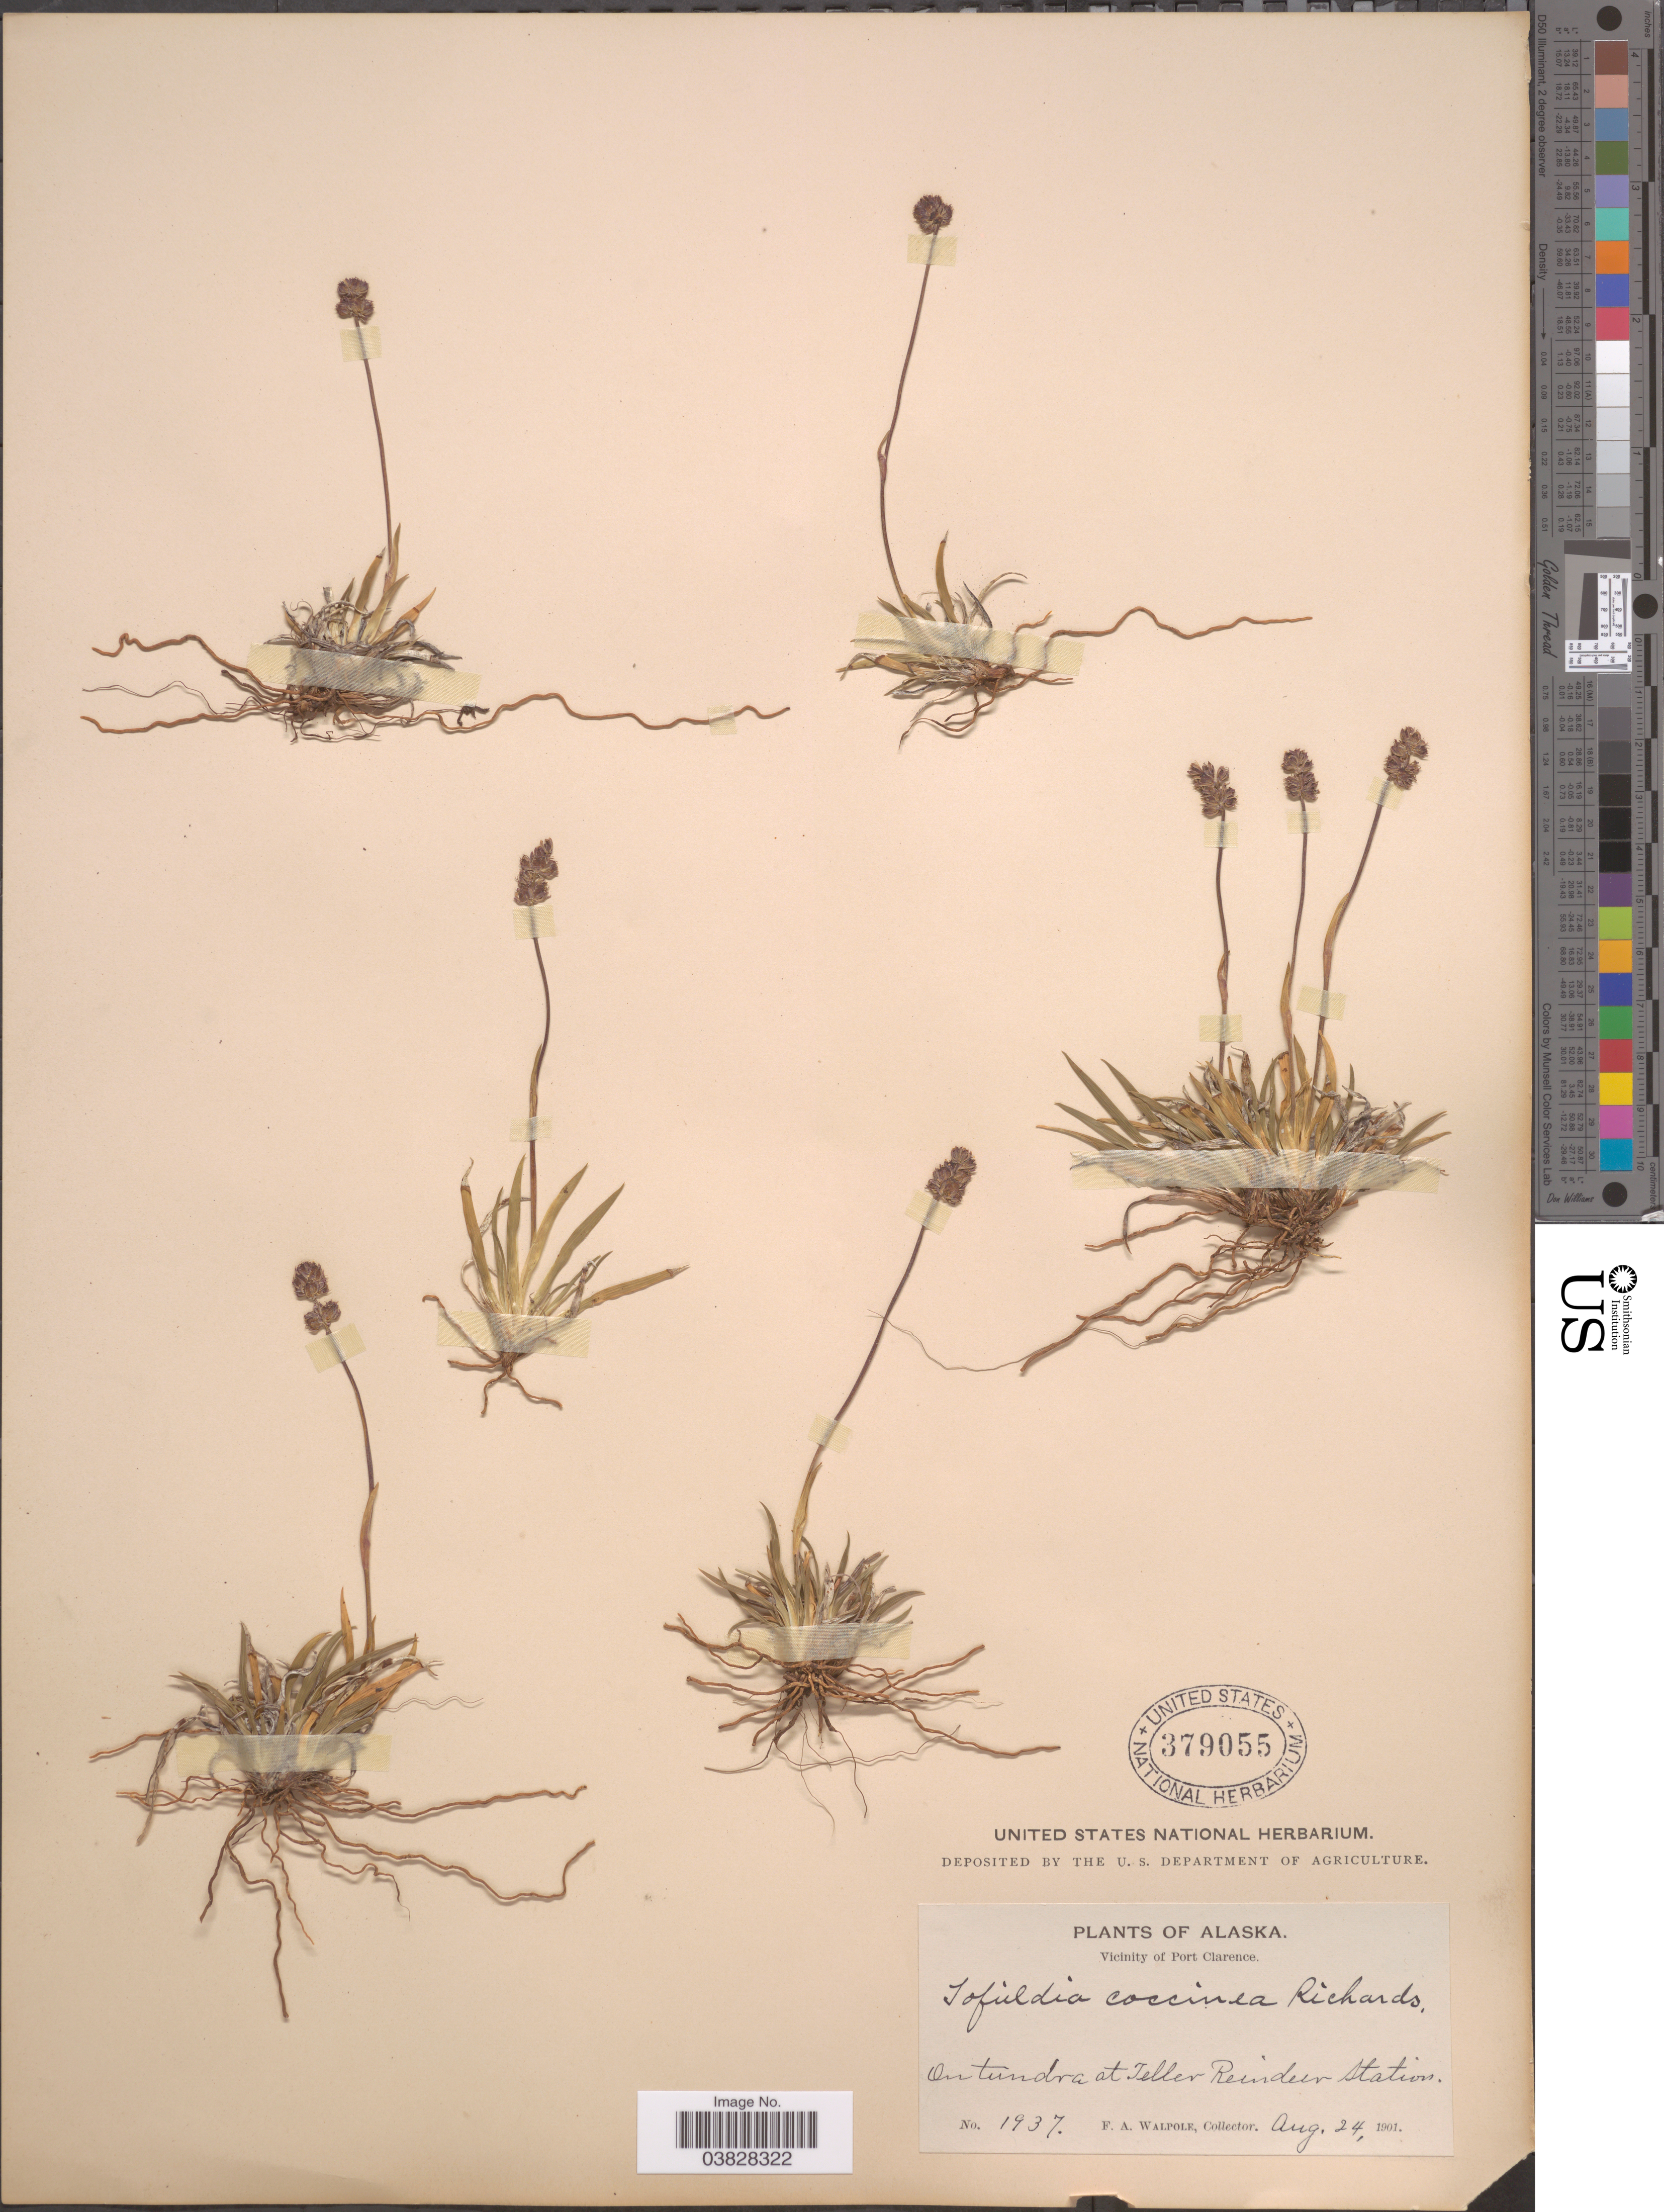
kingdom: Plantae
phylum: Tracheophyta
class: Liliopsida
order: Alismatales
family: Tofieldiaceae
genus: Tofieldia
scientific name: Tofieldia coccinea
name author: Richardson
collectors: F. Walpole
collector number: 1937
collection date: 1901-08-24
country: United States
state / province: Alaska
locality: Vicinity of Port Clarence. Teller Reindeer Station.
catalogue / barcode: US 379055